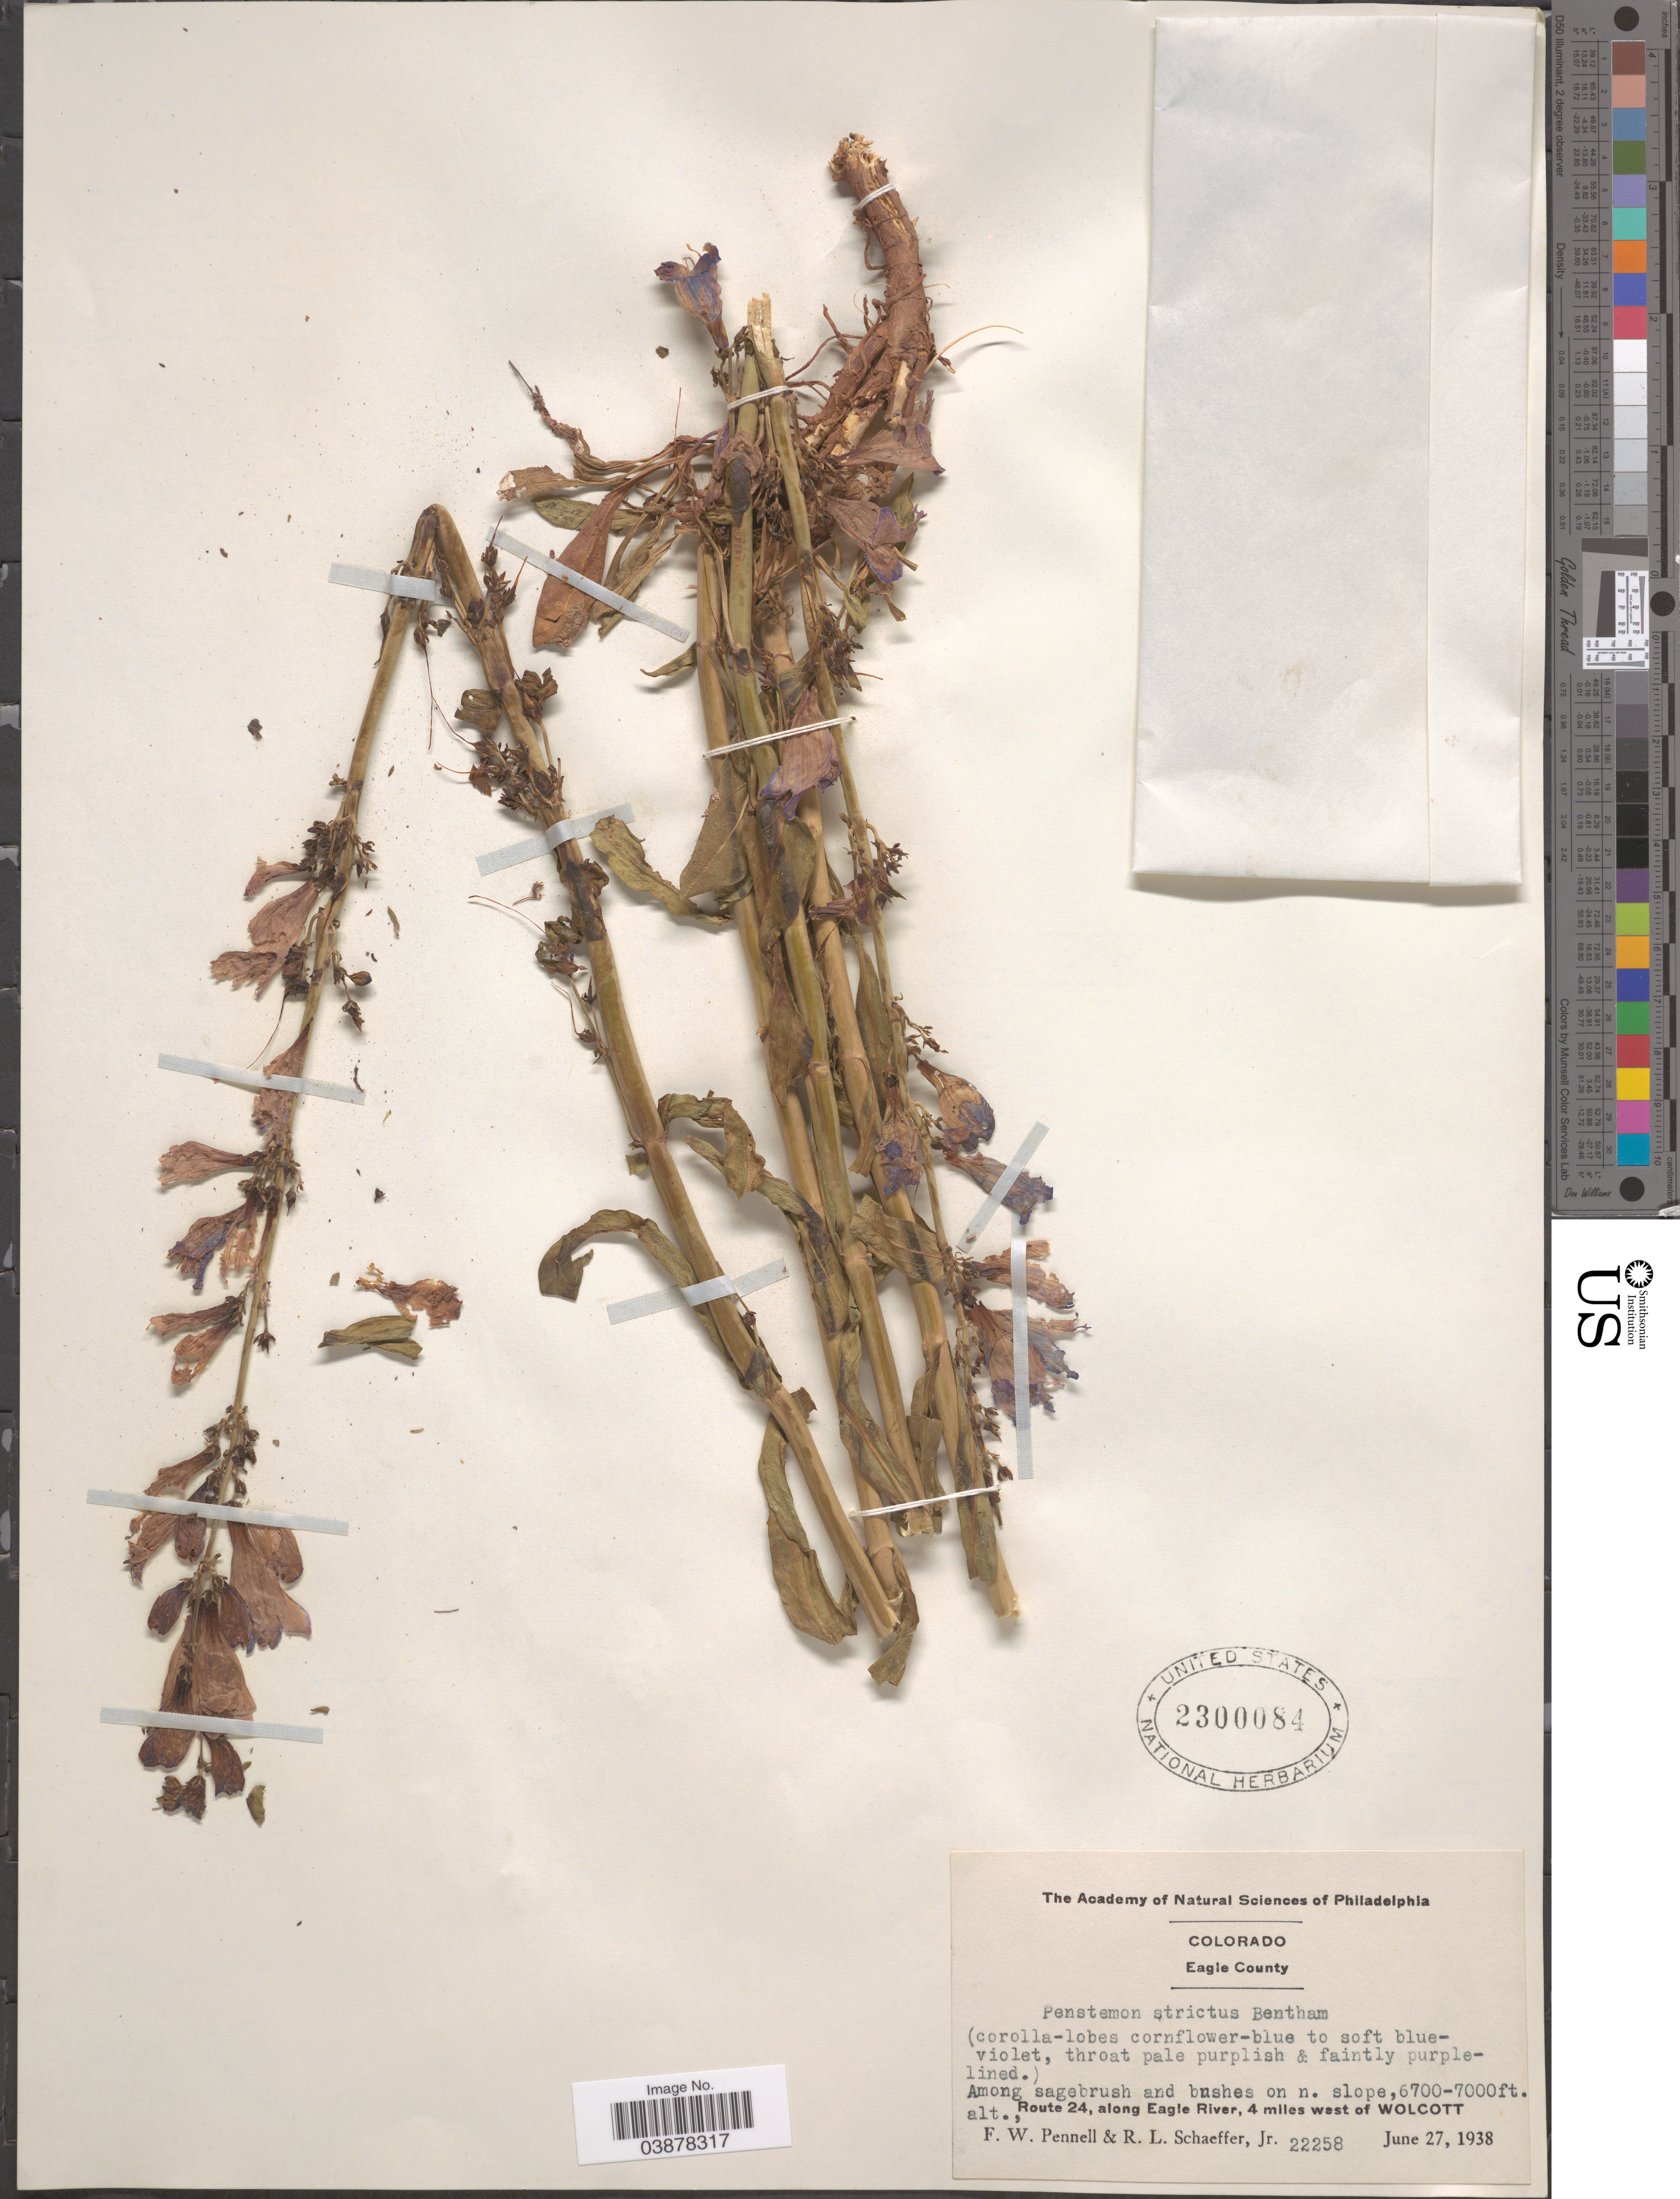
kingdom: Plantae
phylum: Tracheophyta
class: Magnoliopsida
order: Lamiales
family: Plantaginaceae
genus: Penstemon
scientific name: Penstemon strictus subsp. strictus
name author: Benth.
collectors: F. W. Pennell & R. L. Schaeffer Jr.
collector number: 22258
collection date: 1938-06-27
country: United States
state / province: Colorado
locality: Eagle County. Among sagebrush and bushes on n. slope, Route 24, along Eagle River, 4 miles west of Wolcott.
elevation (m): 2042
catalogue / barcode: US 2300084